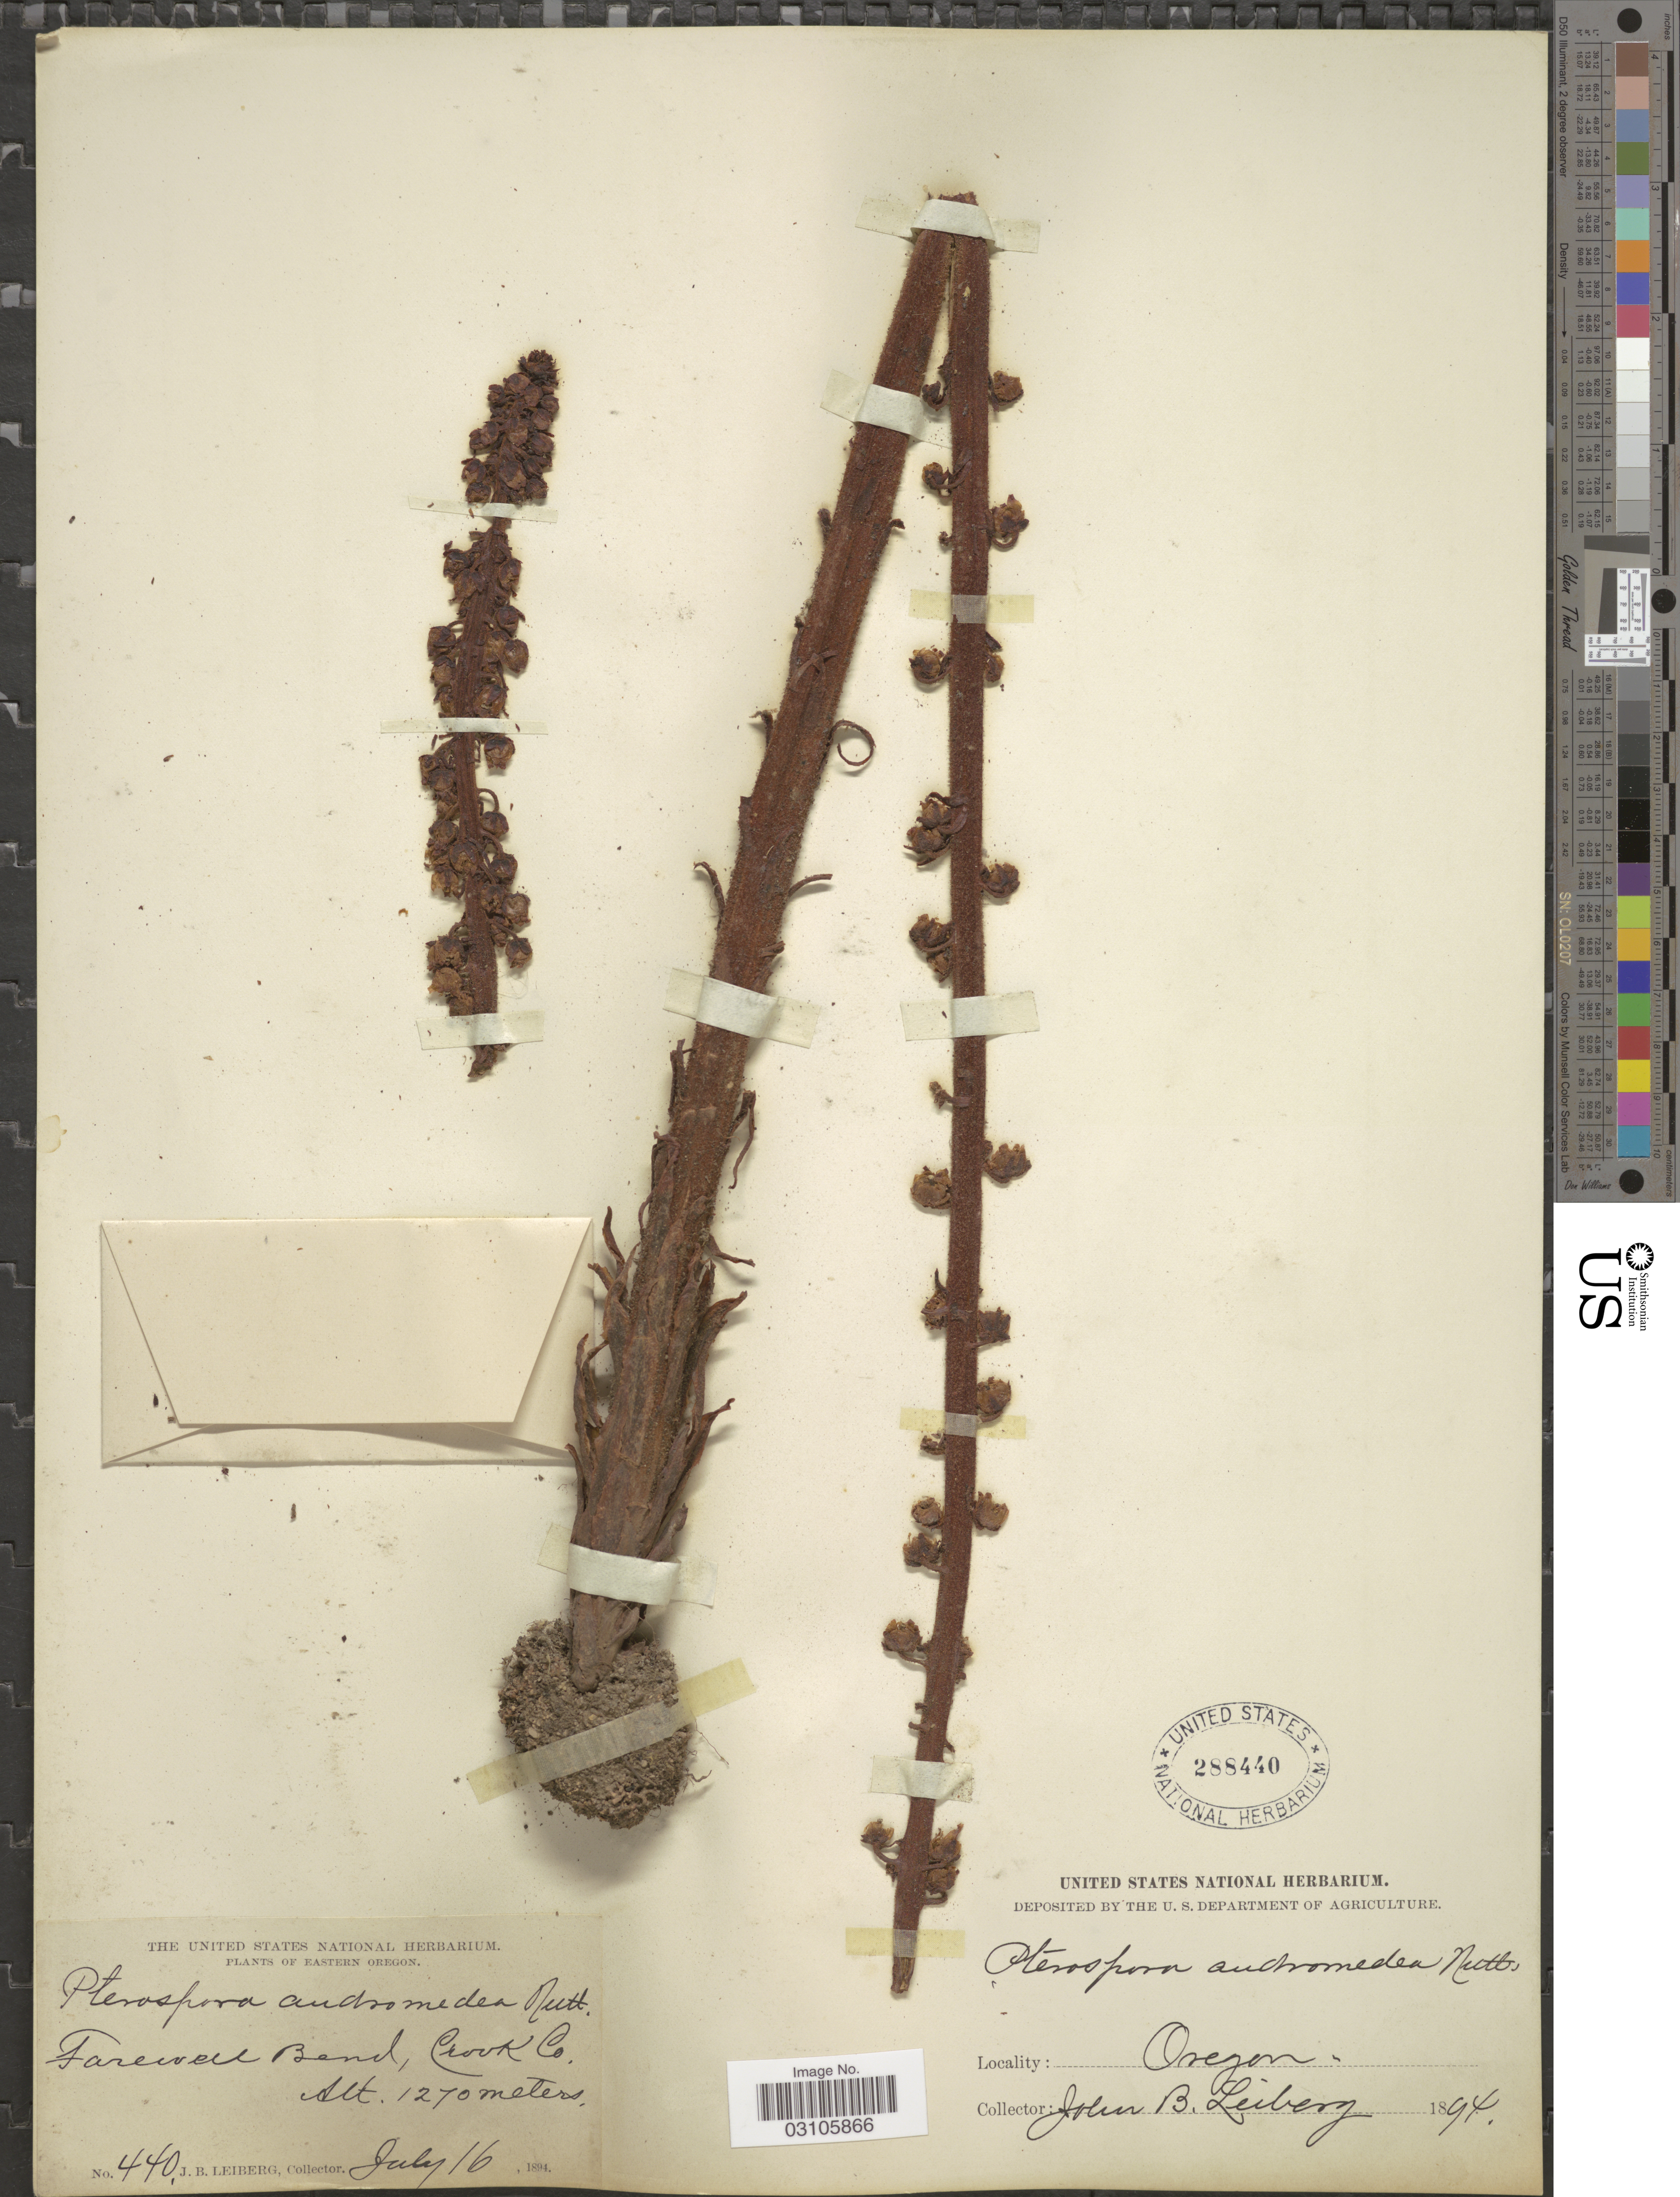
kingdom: Plantae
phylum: Tracheophyta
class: Magnoliopsida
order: Ericales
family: Ericaceae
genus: Pterospora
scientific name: Pterospora andromedea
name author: Nutt.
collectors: J. Leiberg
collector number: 440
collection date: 1894-07-16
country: United States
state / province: Oregon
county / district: Crook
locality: Eastern Oregon. Farewell Bend, Crook Co.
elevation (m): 1270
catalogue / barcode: US 288440